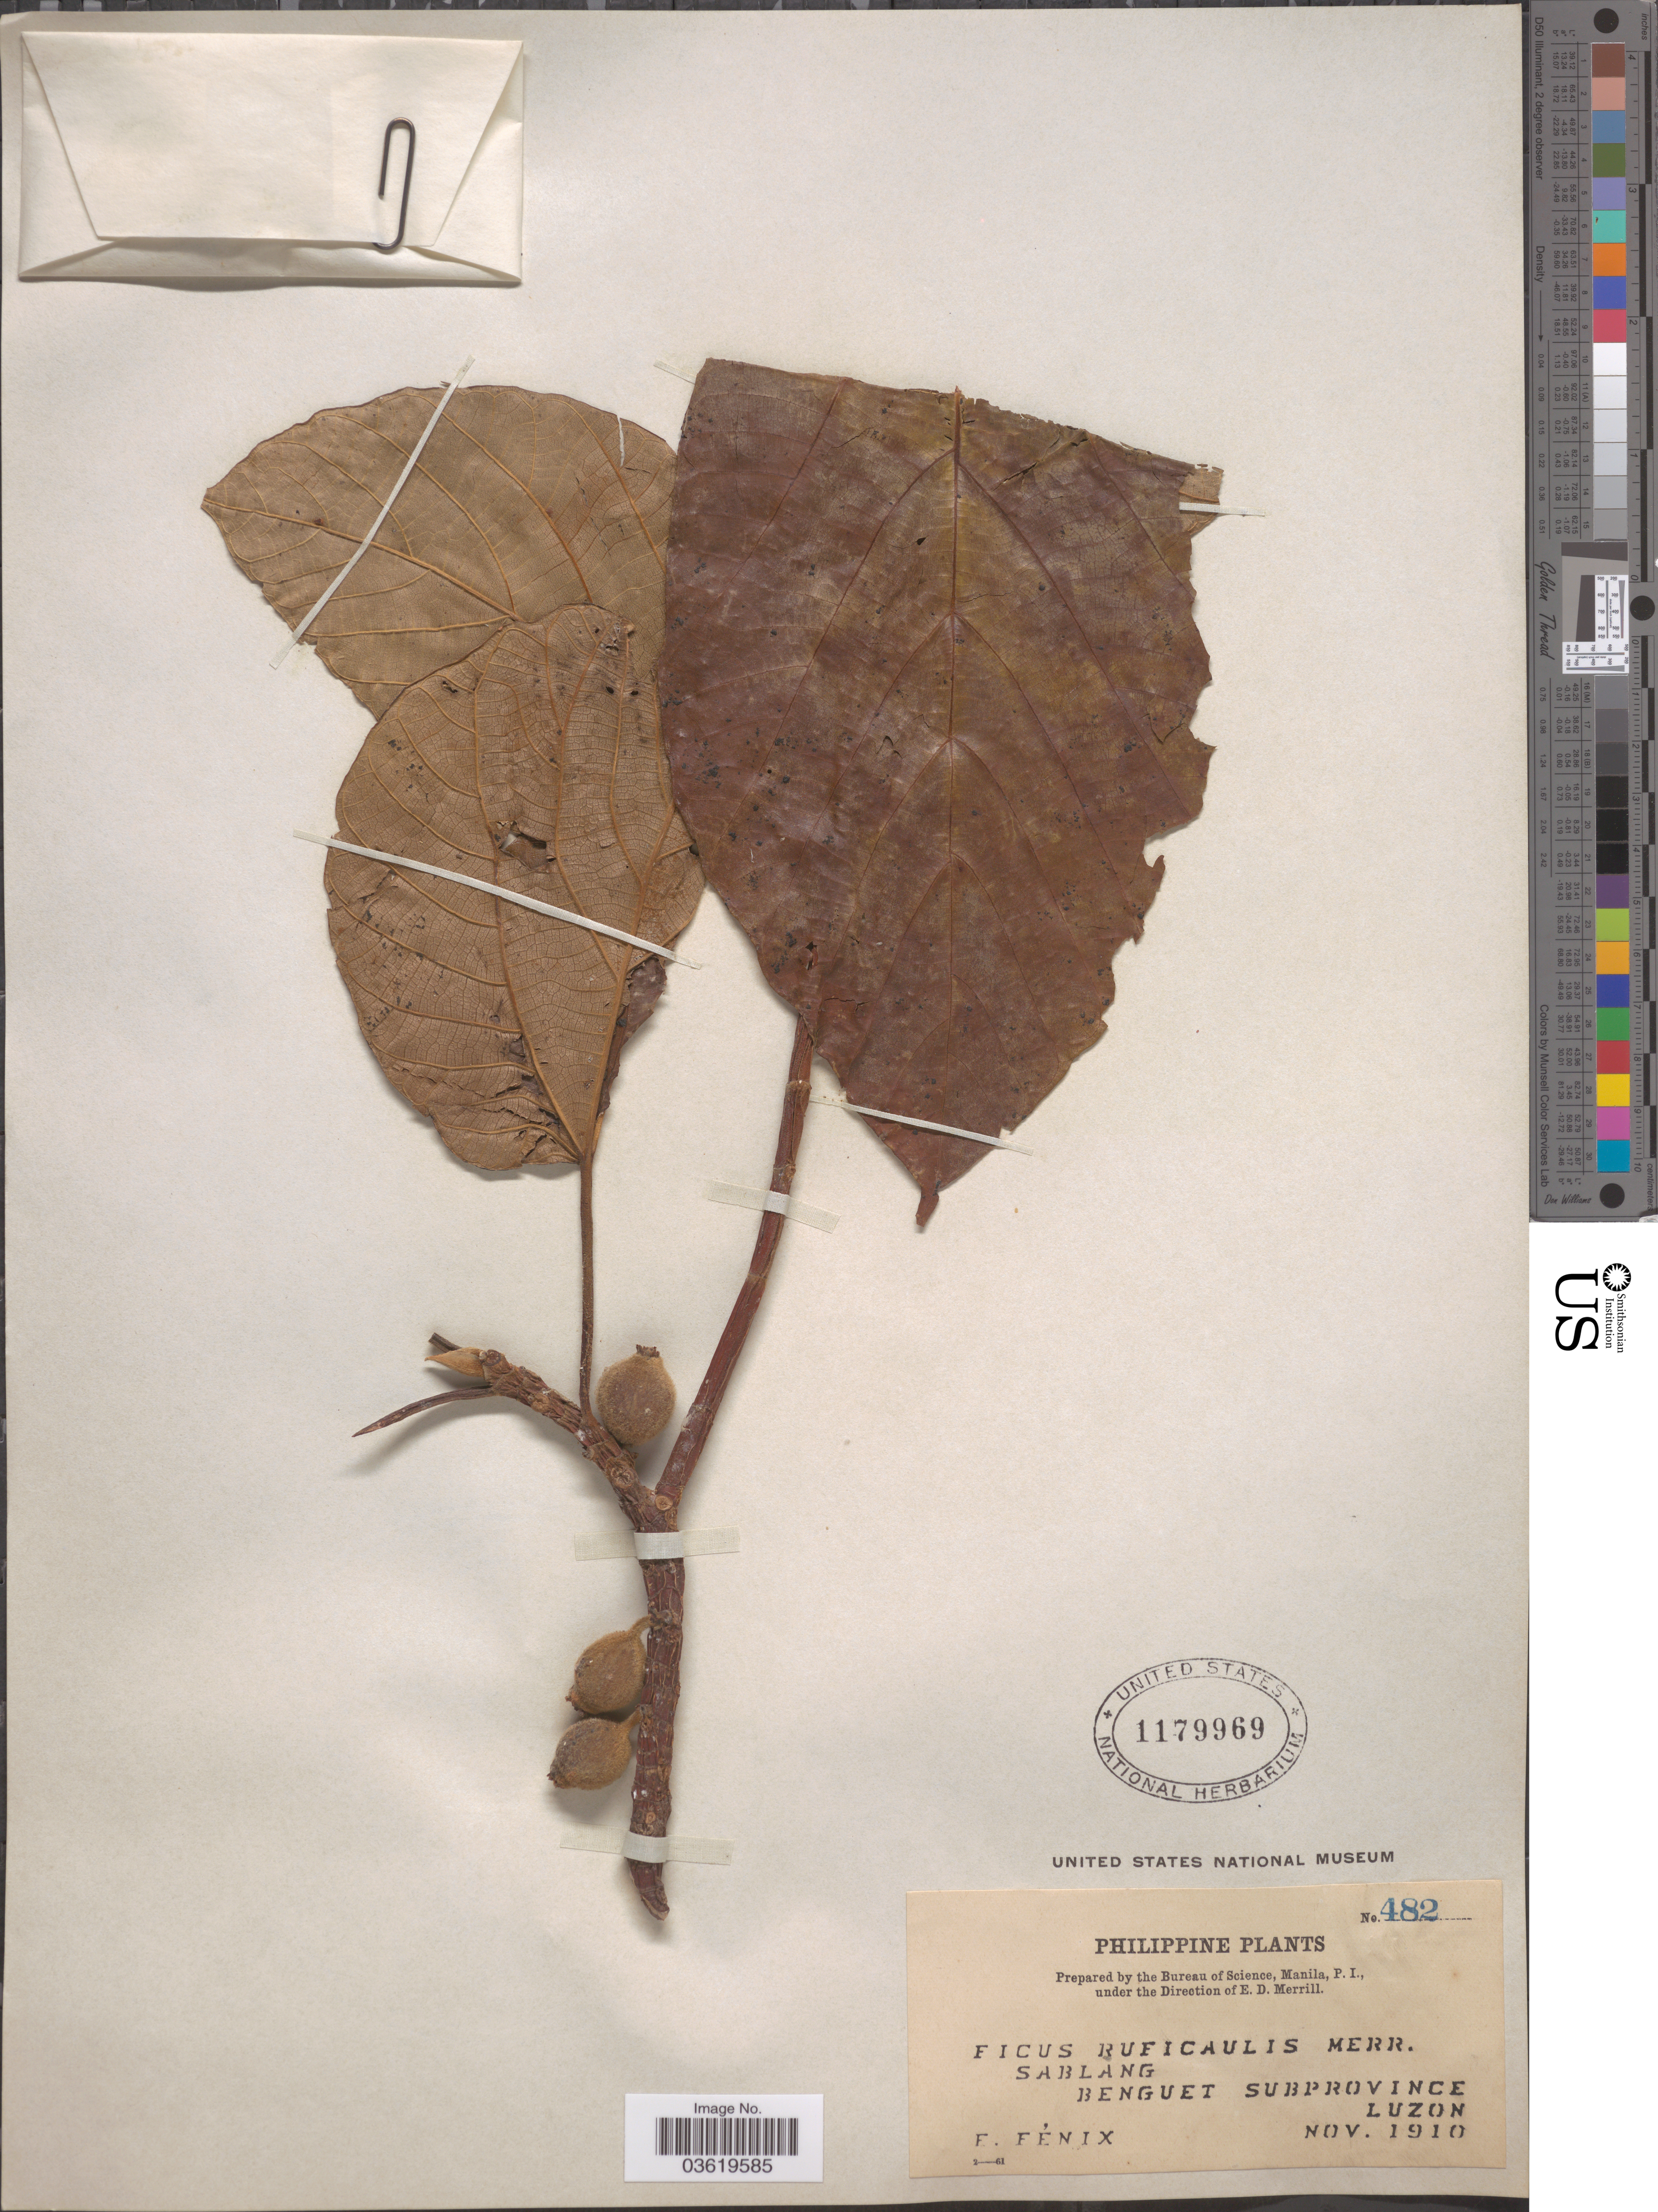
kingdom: Plantae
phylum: Tracheophyta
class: Magnoliopsida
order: Rosales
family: Moraceae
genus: Ficus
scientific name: Ficus ruficaulis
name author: Merr.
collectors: E. Fénix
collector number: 482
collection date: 1910-11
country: Philippines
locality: Sablang. Benguet Subprovince. Luzon.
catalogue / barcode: US 1179969